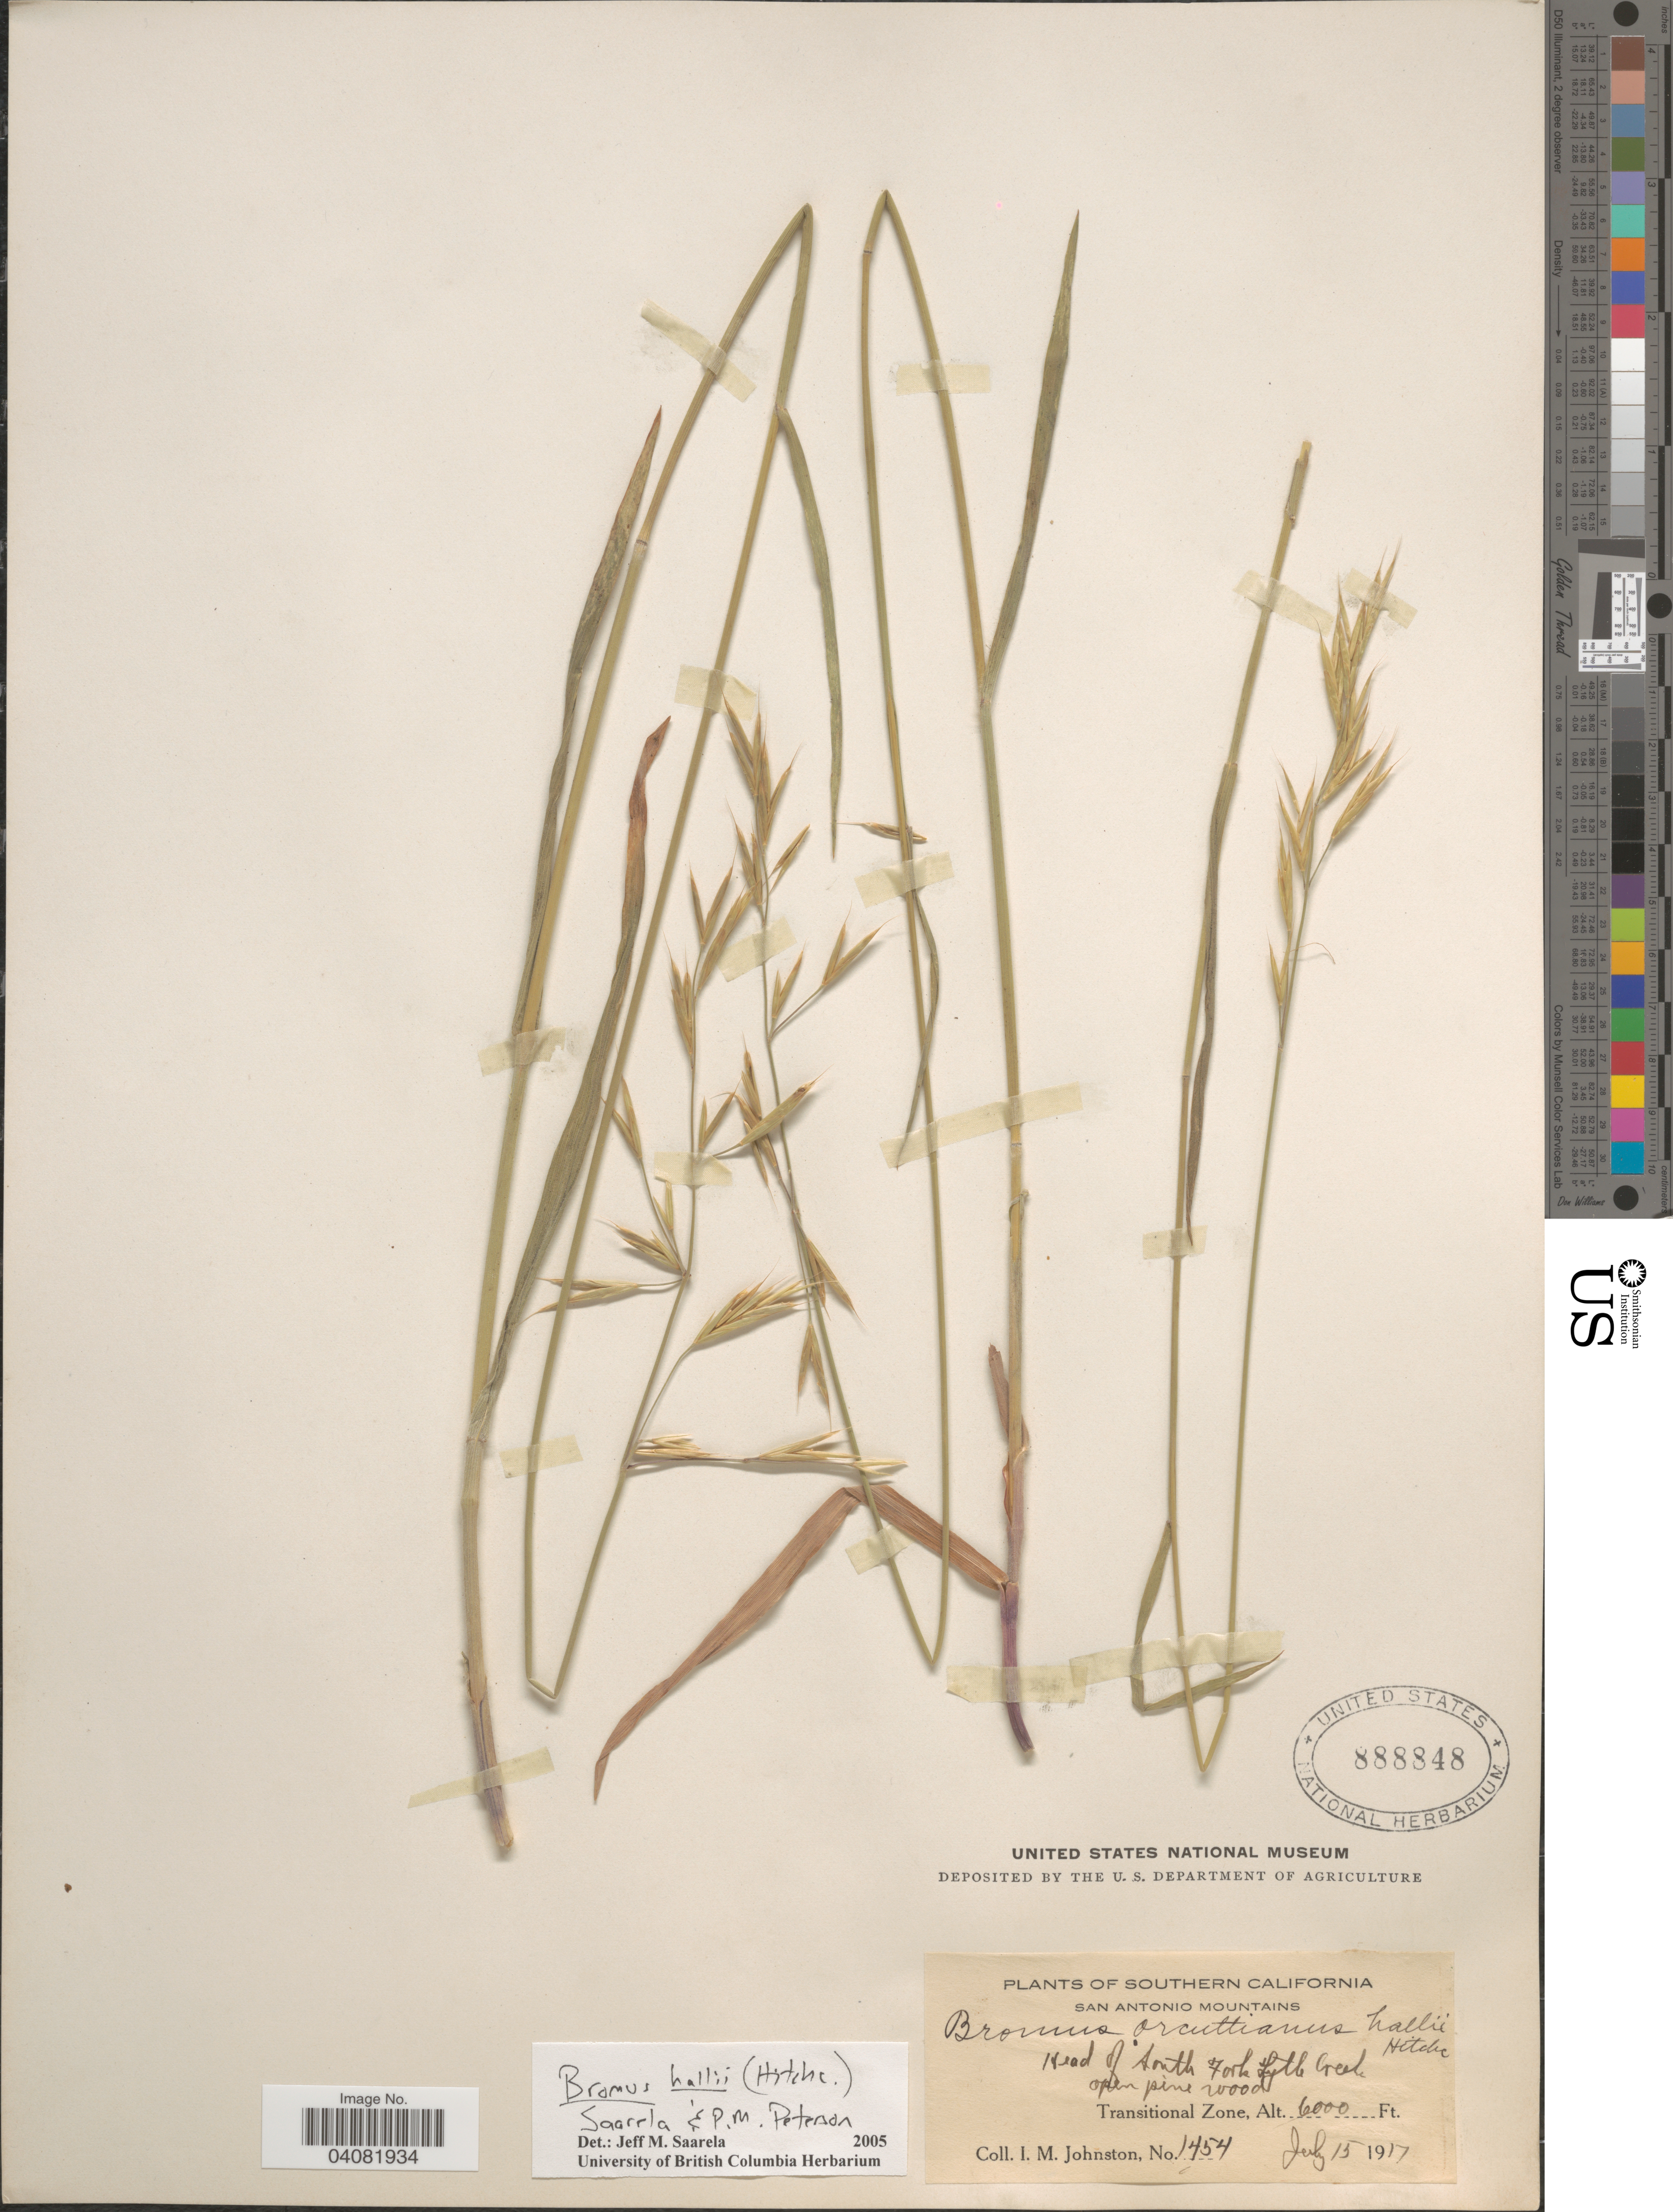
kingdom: Plantae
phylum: Tracheophyta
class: Liliopsida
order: Poales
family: Poaceae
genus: Bromus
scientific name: Bromus hallii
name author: (Hitchc.) Saarela & P.M. Peterson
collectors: I.M. Johnston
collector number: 1454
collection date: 1917-07-15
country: United States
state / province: California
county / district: Los Angeles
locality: Southern California. San Antonio Mountains. Head of South Fork Lytle Creek open pine wood. Transitional Zone.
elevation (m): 1829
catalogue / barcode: US 888848